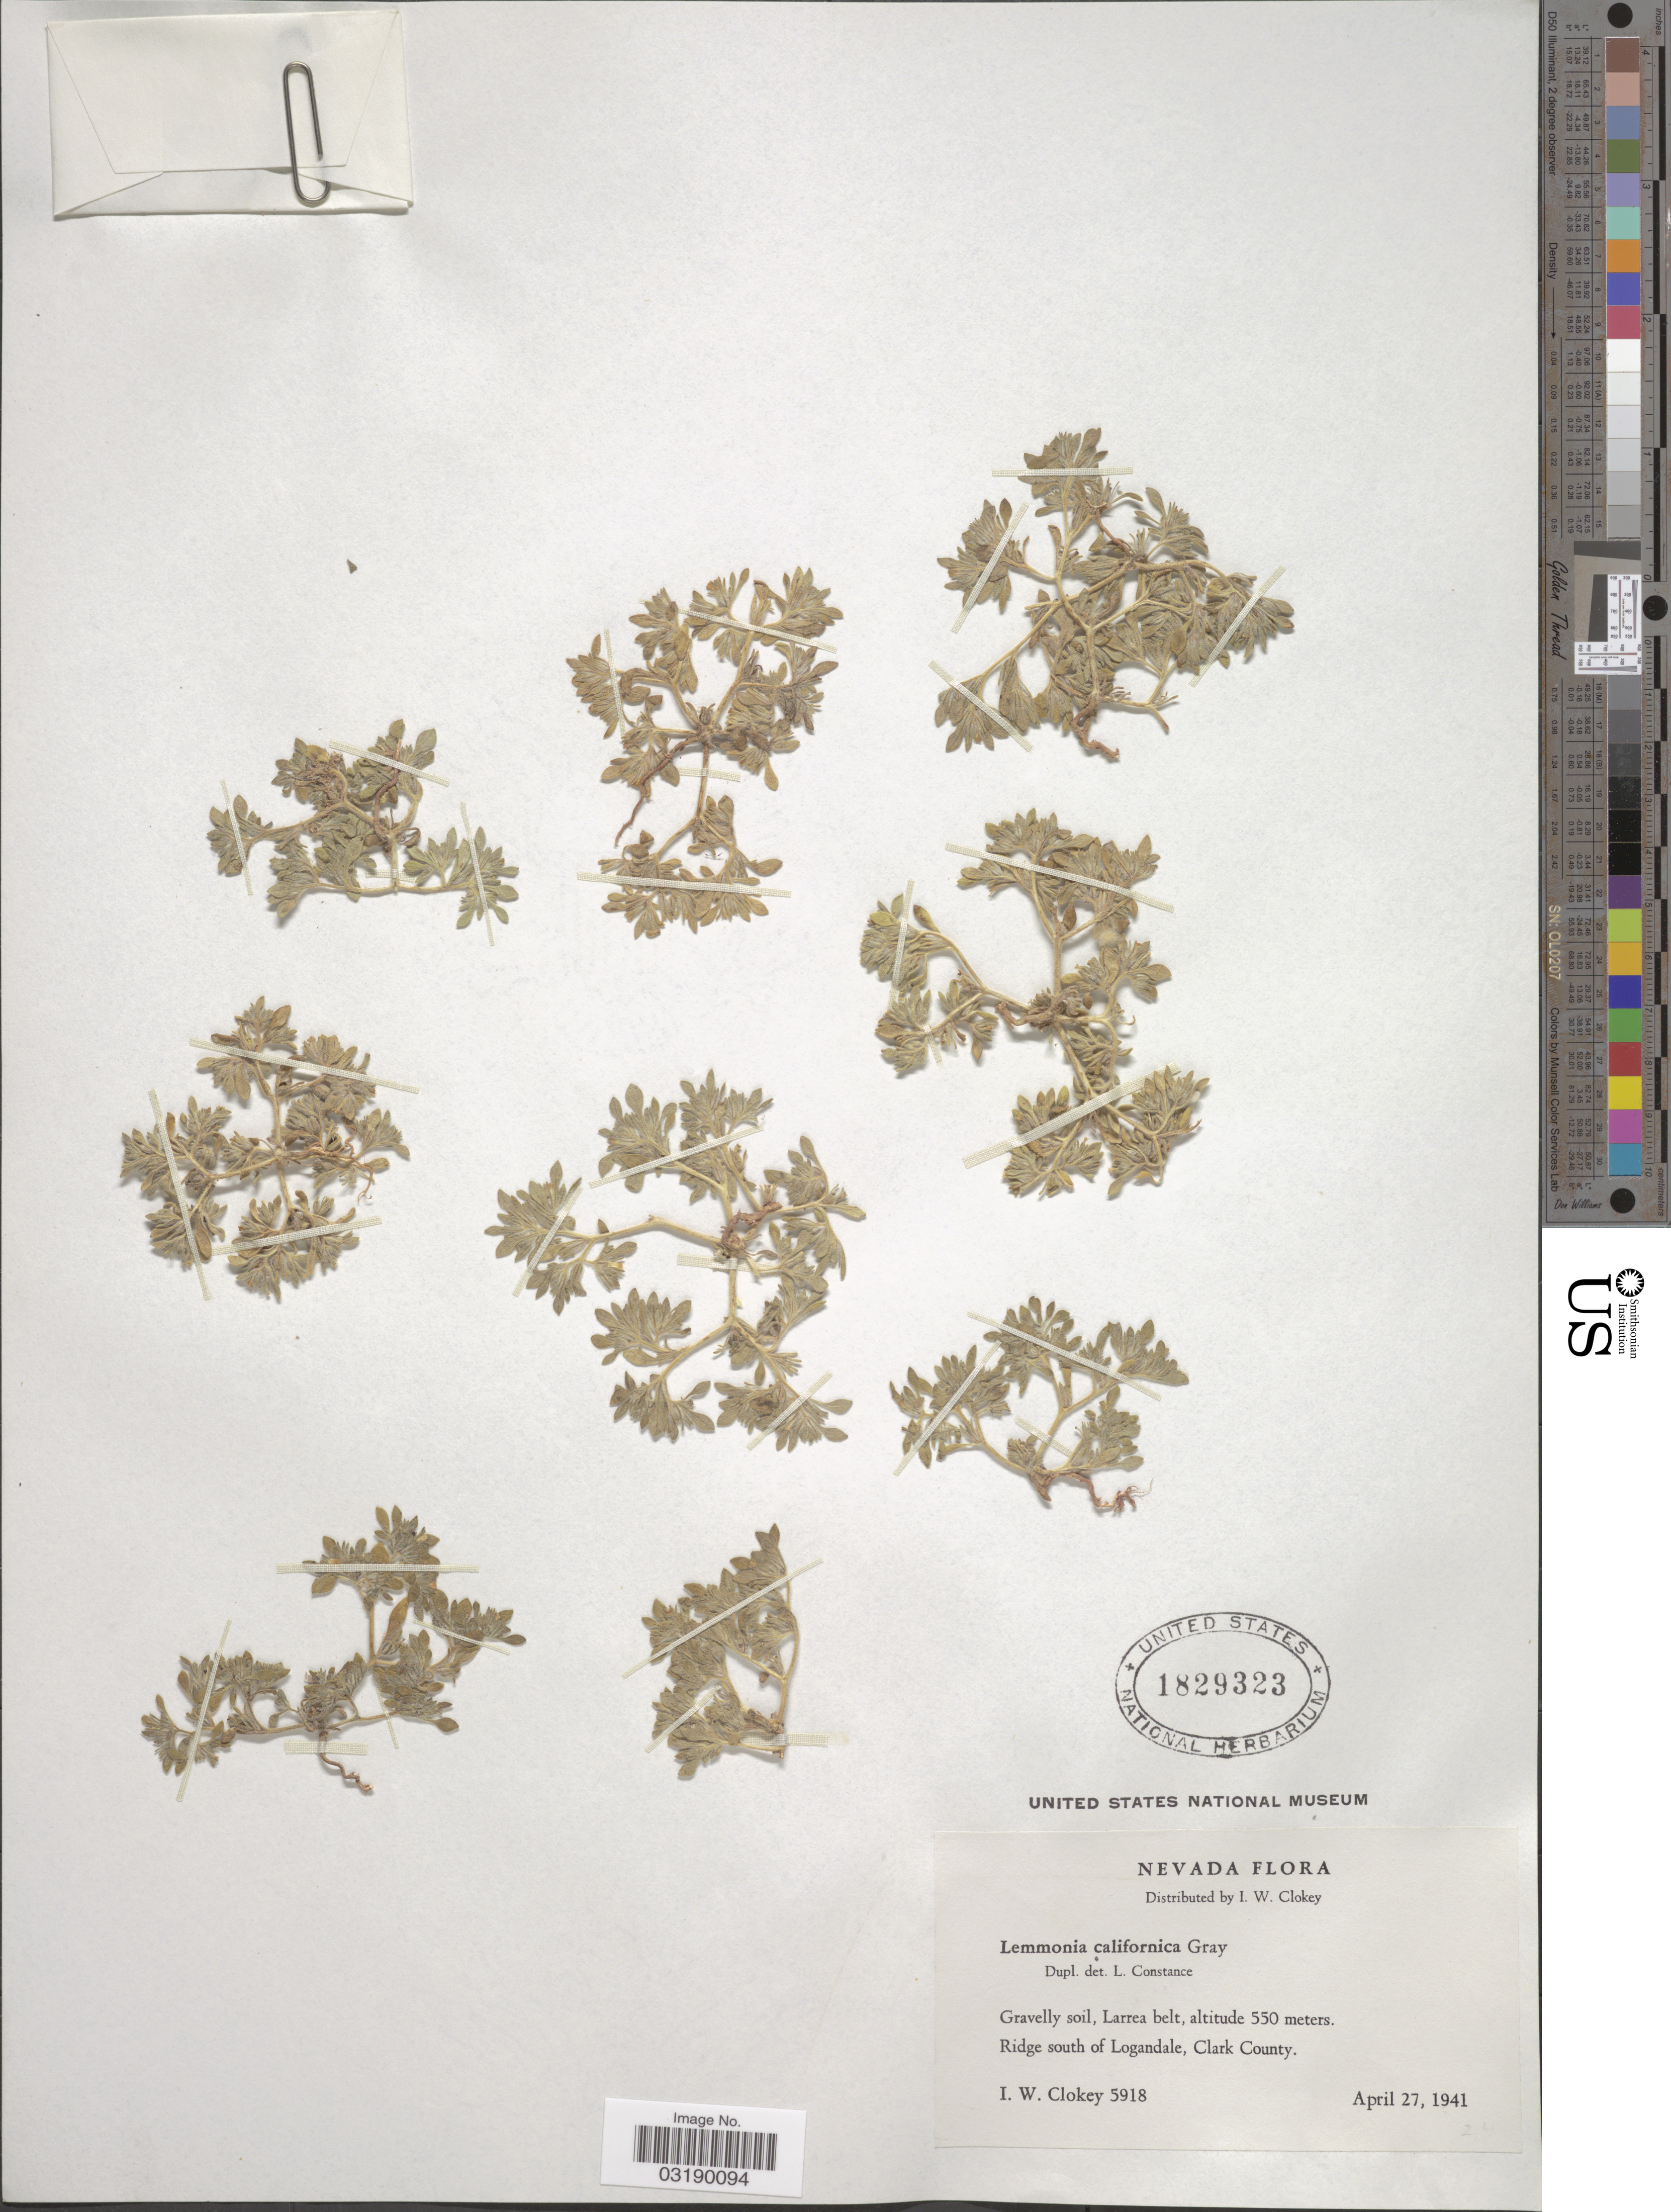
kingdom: Plantae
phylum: Tracheophyta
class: Magnoliopsida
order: Boraginales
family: Namaceae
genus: Nama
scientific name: Nama californica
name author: (A. Gray) J.D. Bacon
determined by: Strong, Mark T., (BOT), Smithsonian Institution - National Museum of Natural History (UNITED STATES)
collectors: I. W. Clokey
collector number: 5918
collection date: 1941-04-27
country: United States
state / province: Nevada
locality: Ridge south of Logandale, Clark County.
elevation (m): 550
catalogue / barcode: US 1829323